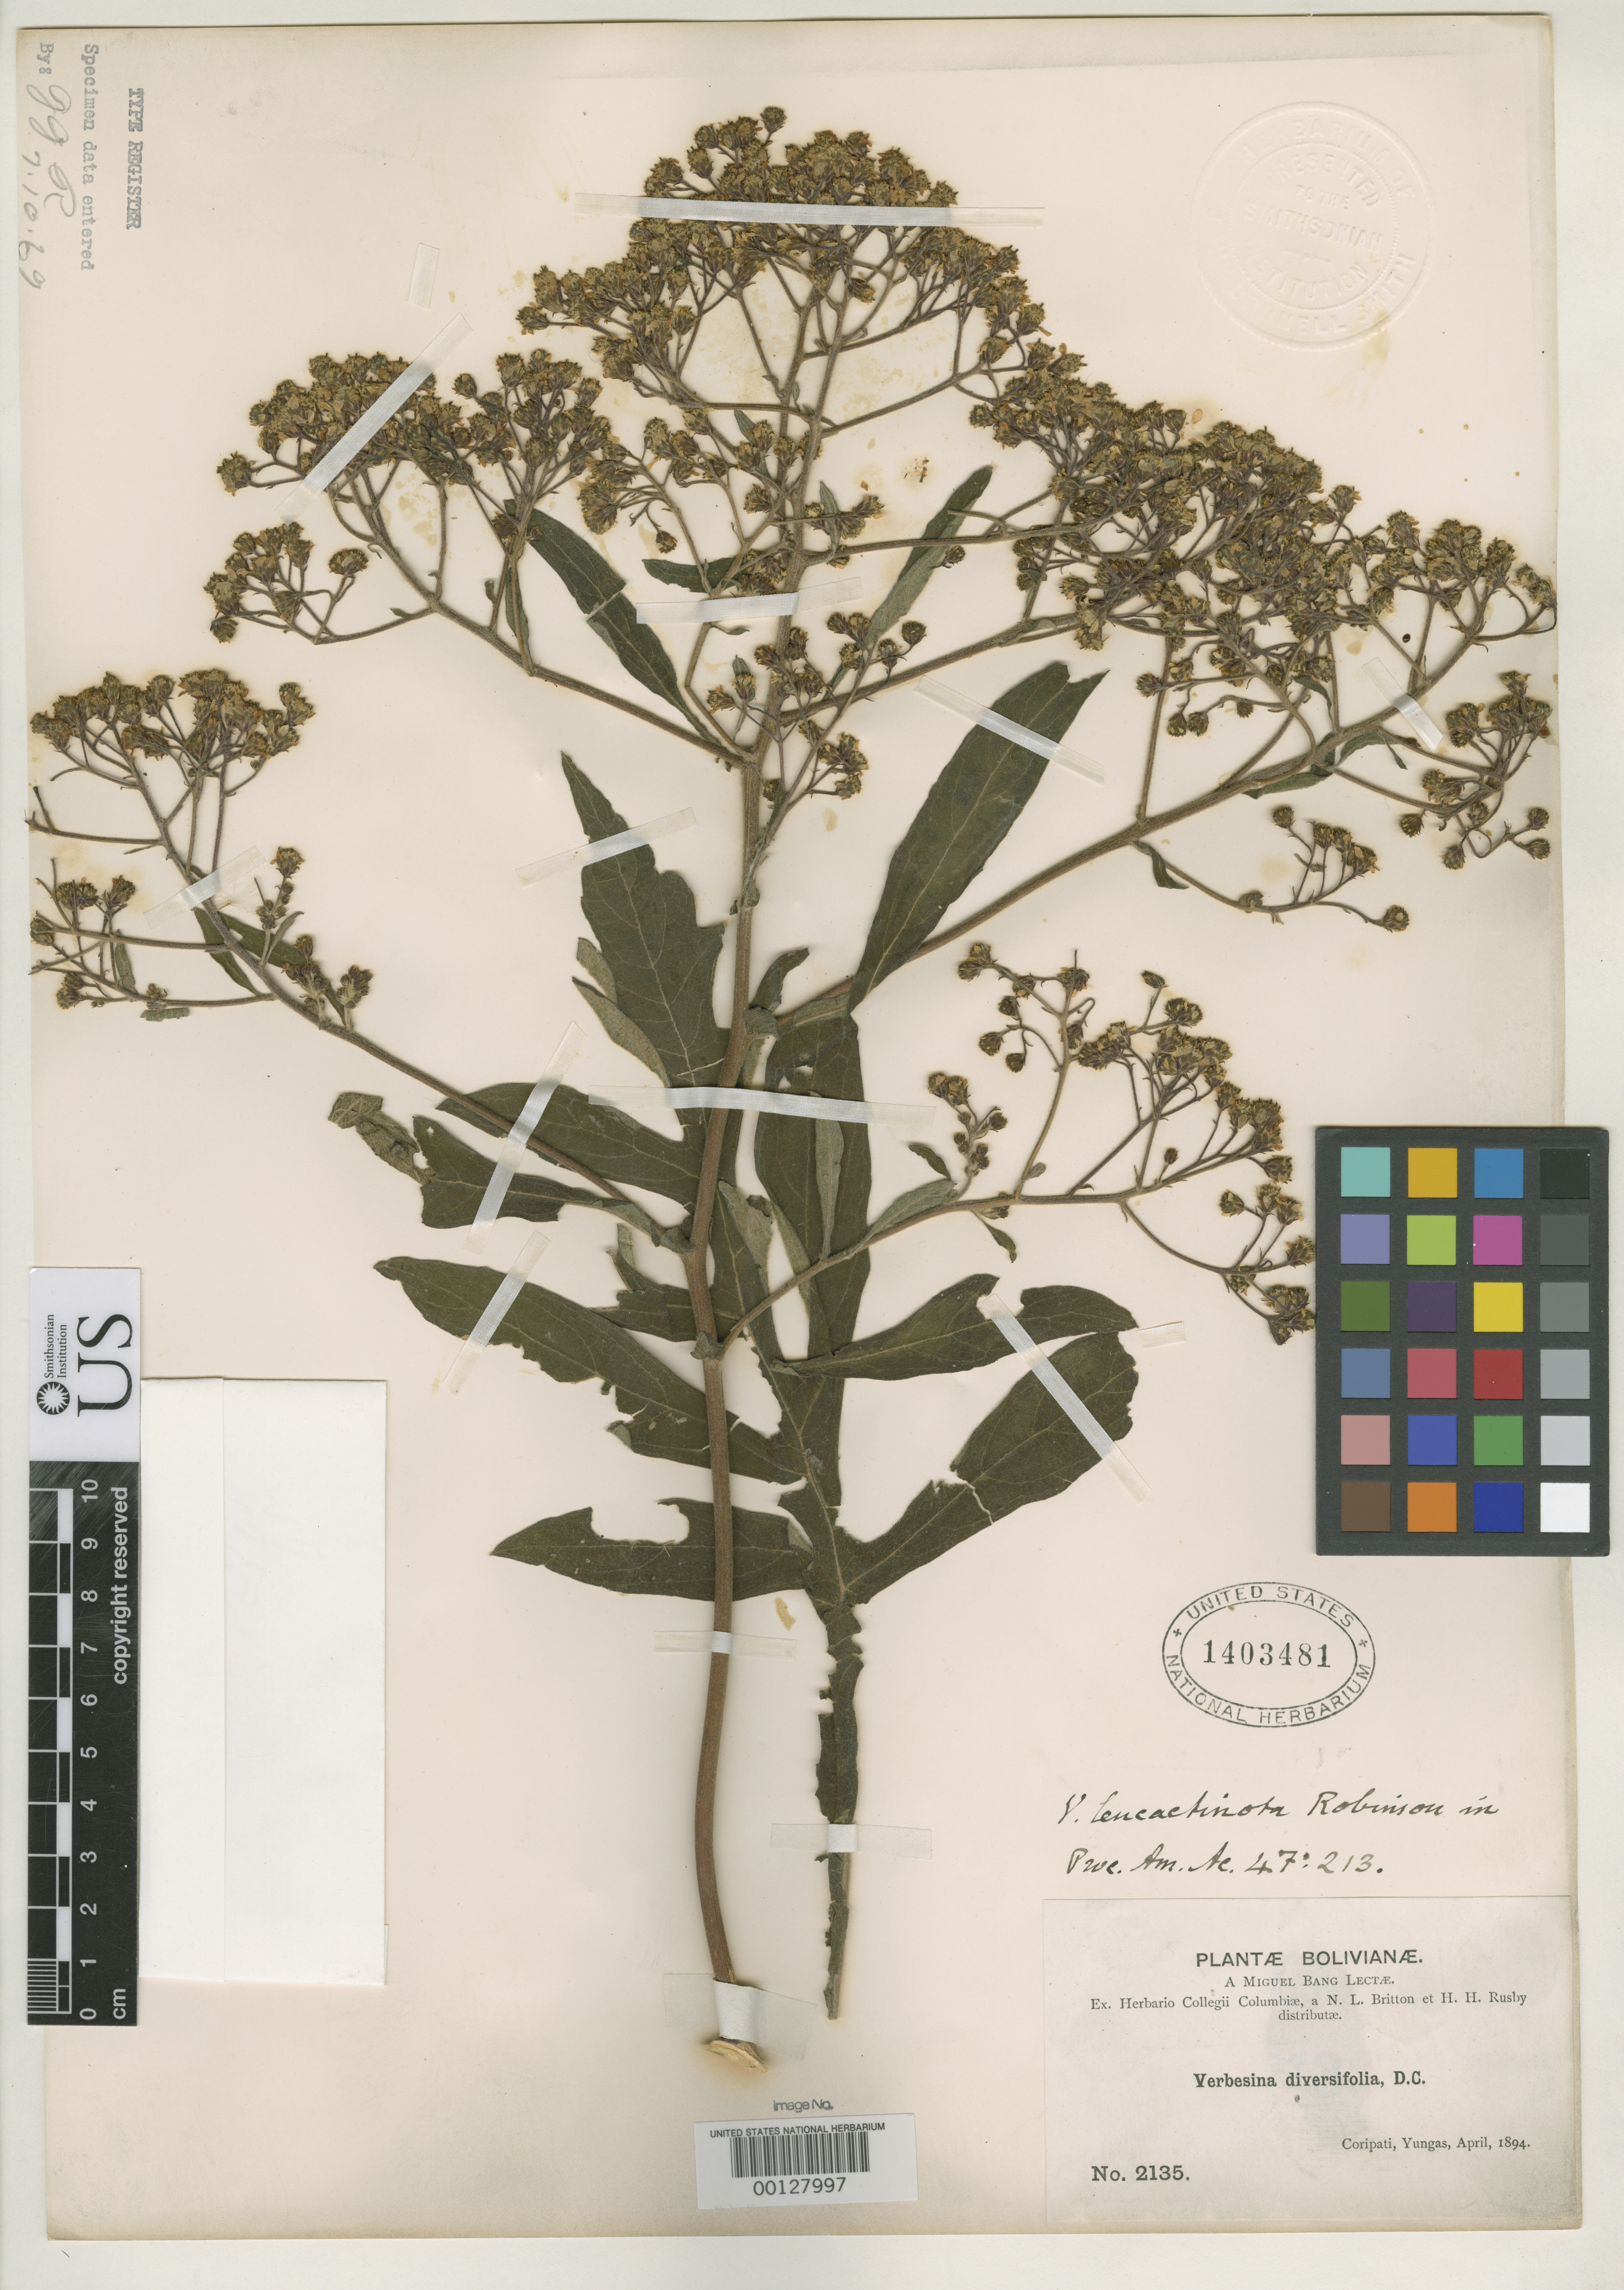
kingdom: Plantae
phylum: Tracheophyta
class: Magnoliopsida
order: Asterales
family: Asteraceae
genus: Verbesina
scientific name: Verbesina leucactinota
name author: B.L. Rob.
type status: Isotype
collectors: M. Bang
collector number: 2135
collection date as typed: Apr 1894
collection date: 1894-04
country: Bolivia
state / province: La Paz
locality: Coripati, Yungas.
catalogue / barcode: US 1403481